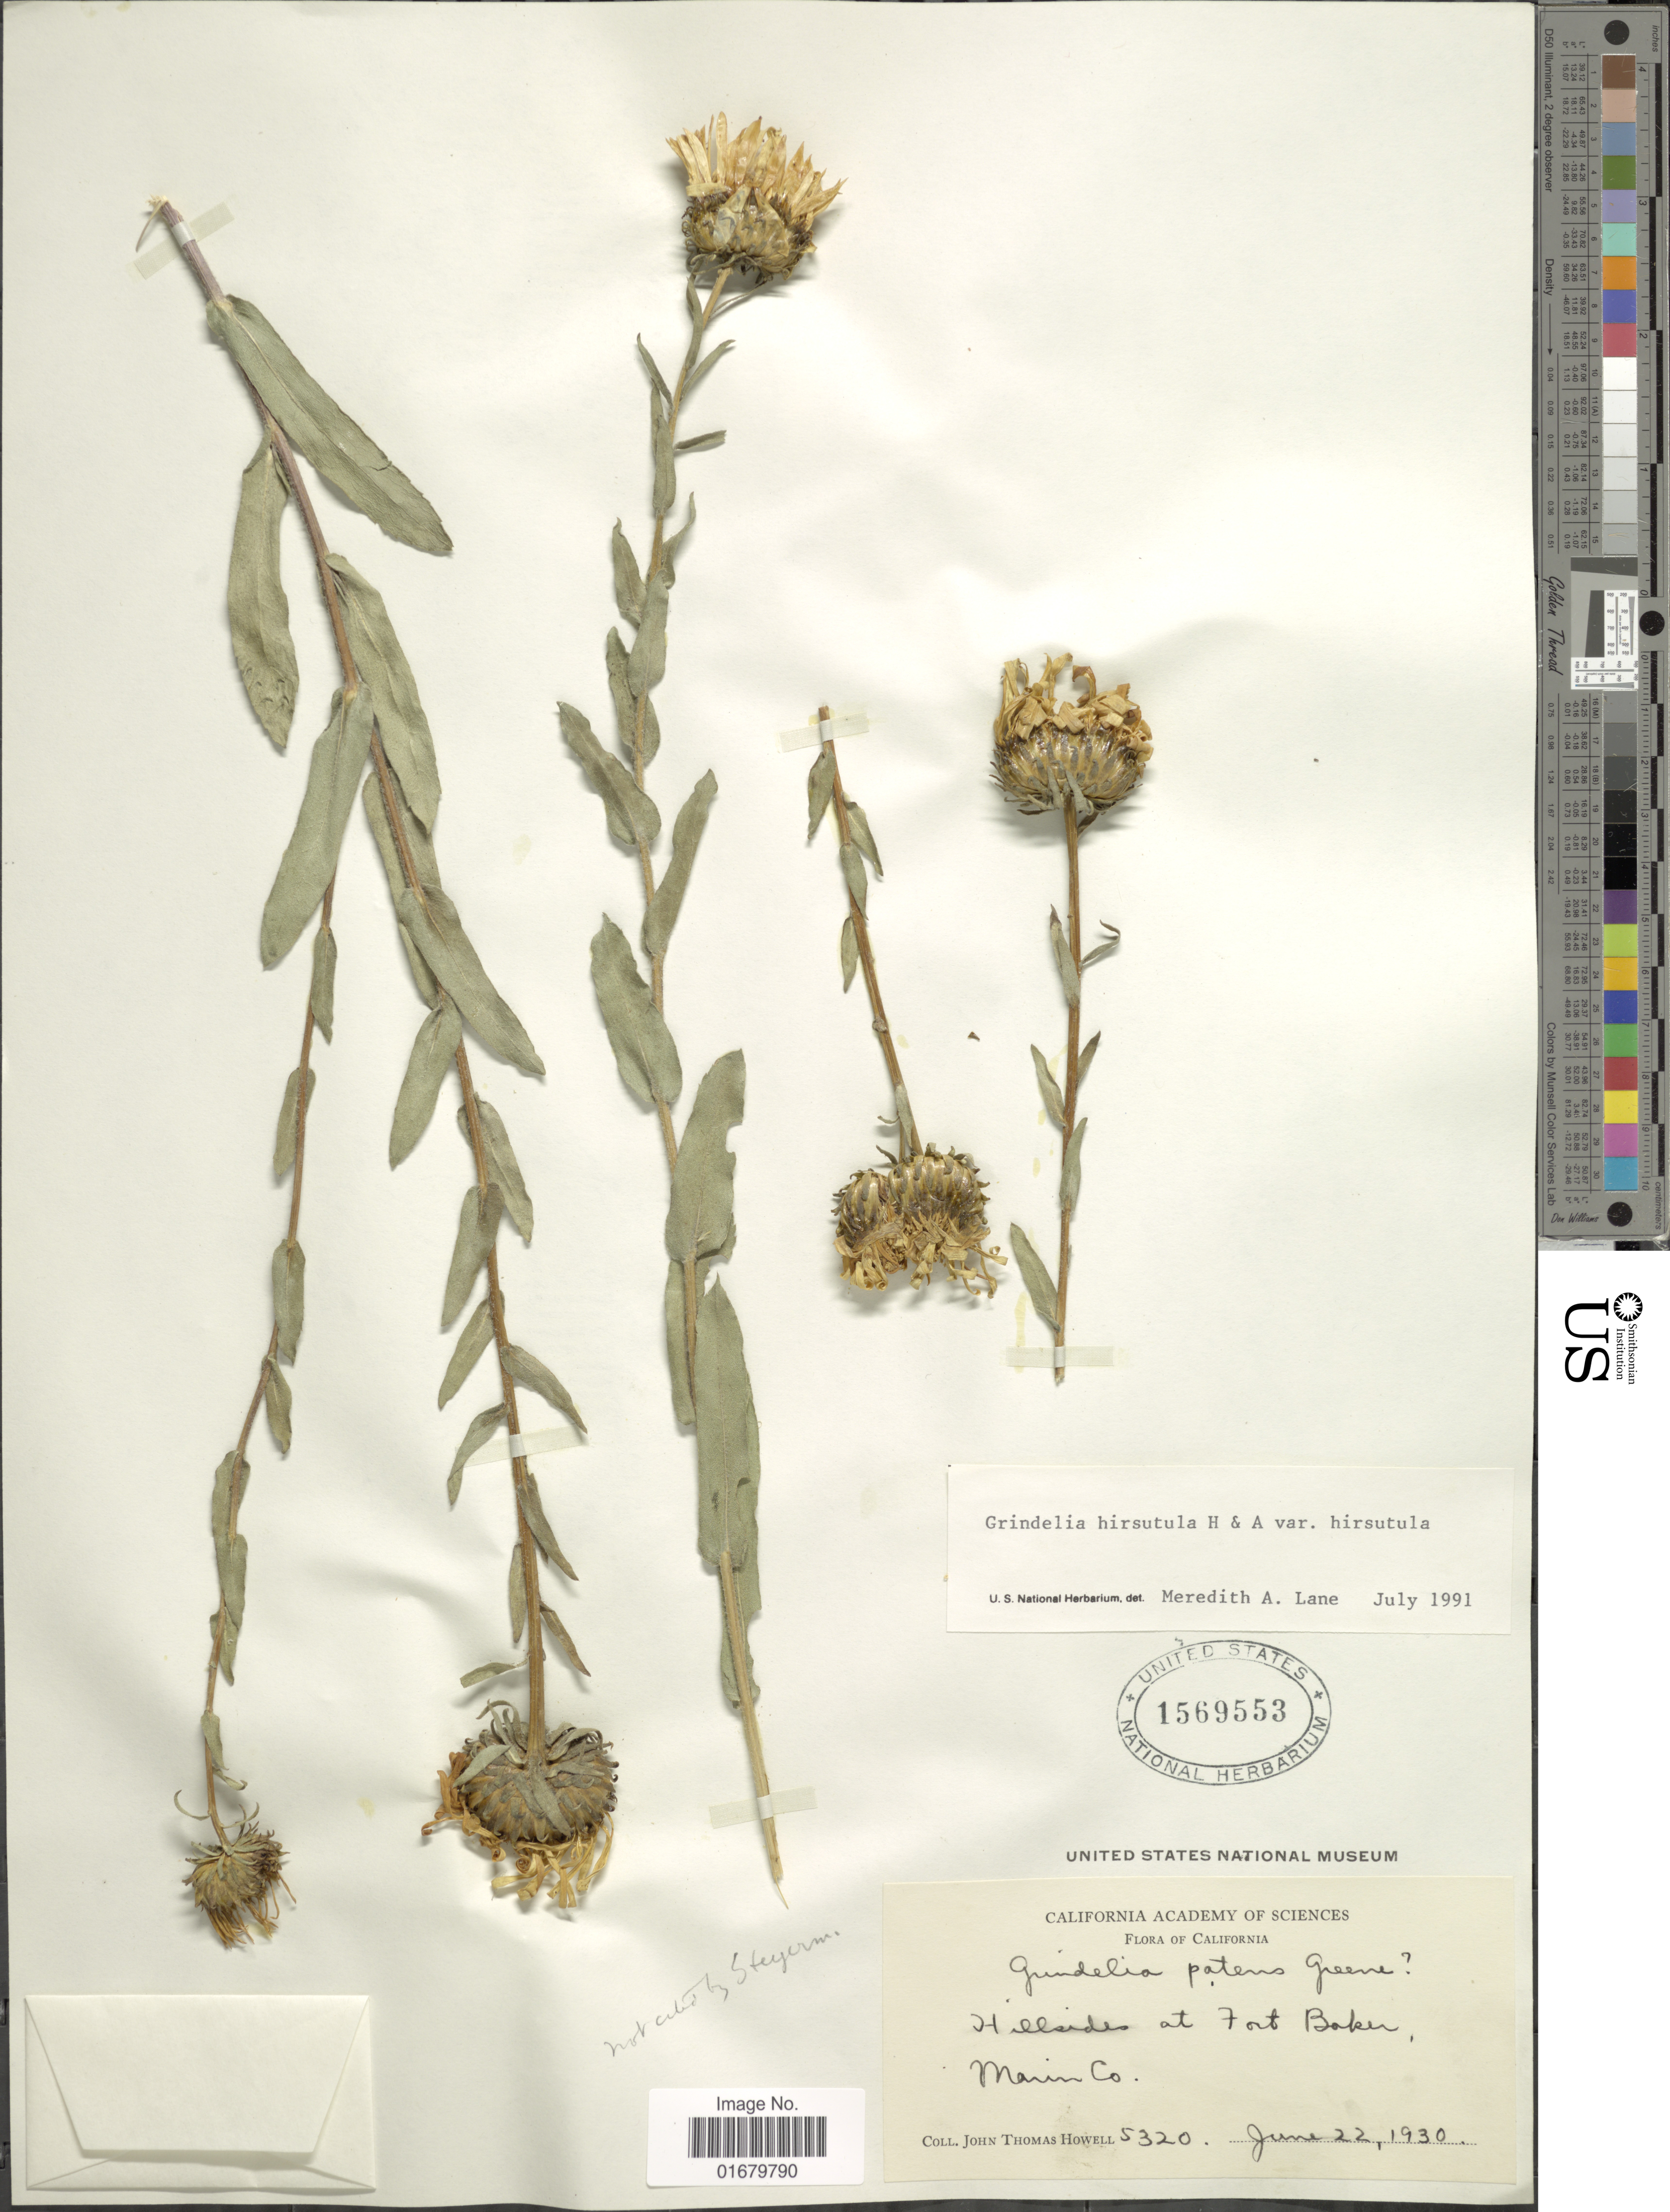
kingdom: Plantae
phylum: Tracheophyta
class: Magnoliopsida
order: Asterales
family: Asteraceae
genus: Grindelia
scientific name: Grindelia hirsutula var. hirsutula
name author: Hook. & Arn.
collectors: J. T. Howell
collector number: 5320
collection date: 1930-06-22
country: United States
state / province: California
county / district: Marin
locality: Hillside at Fort Baker, Marin Co.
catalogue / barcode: US 1569553